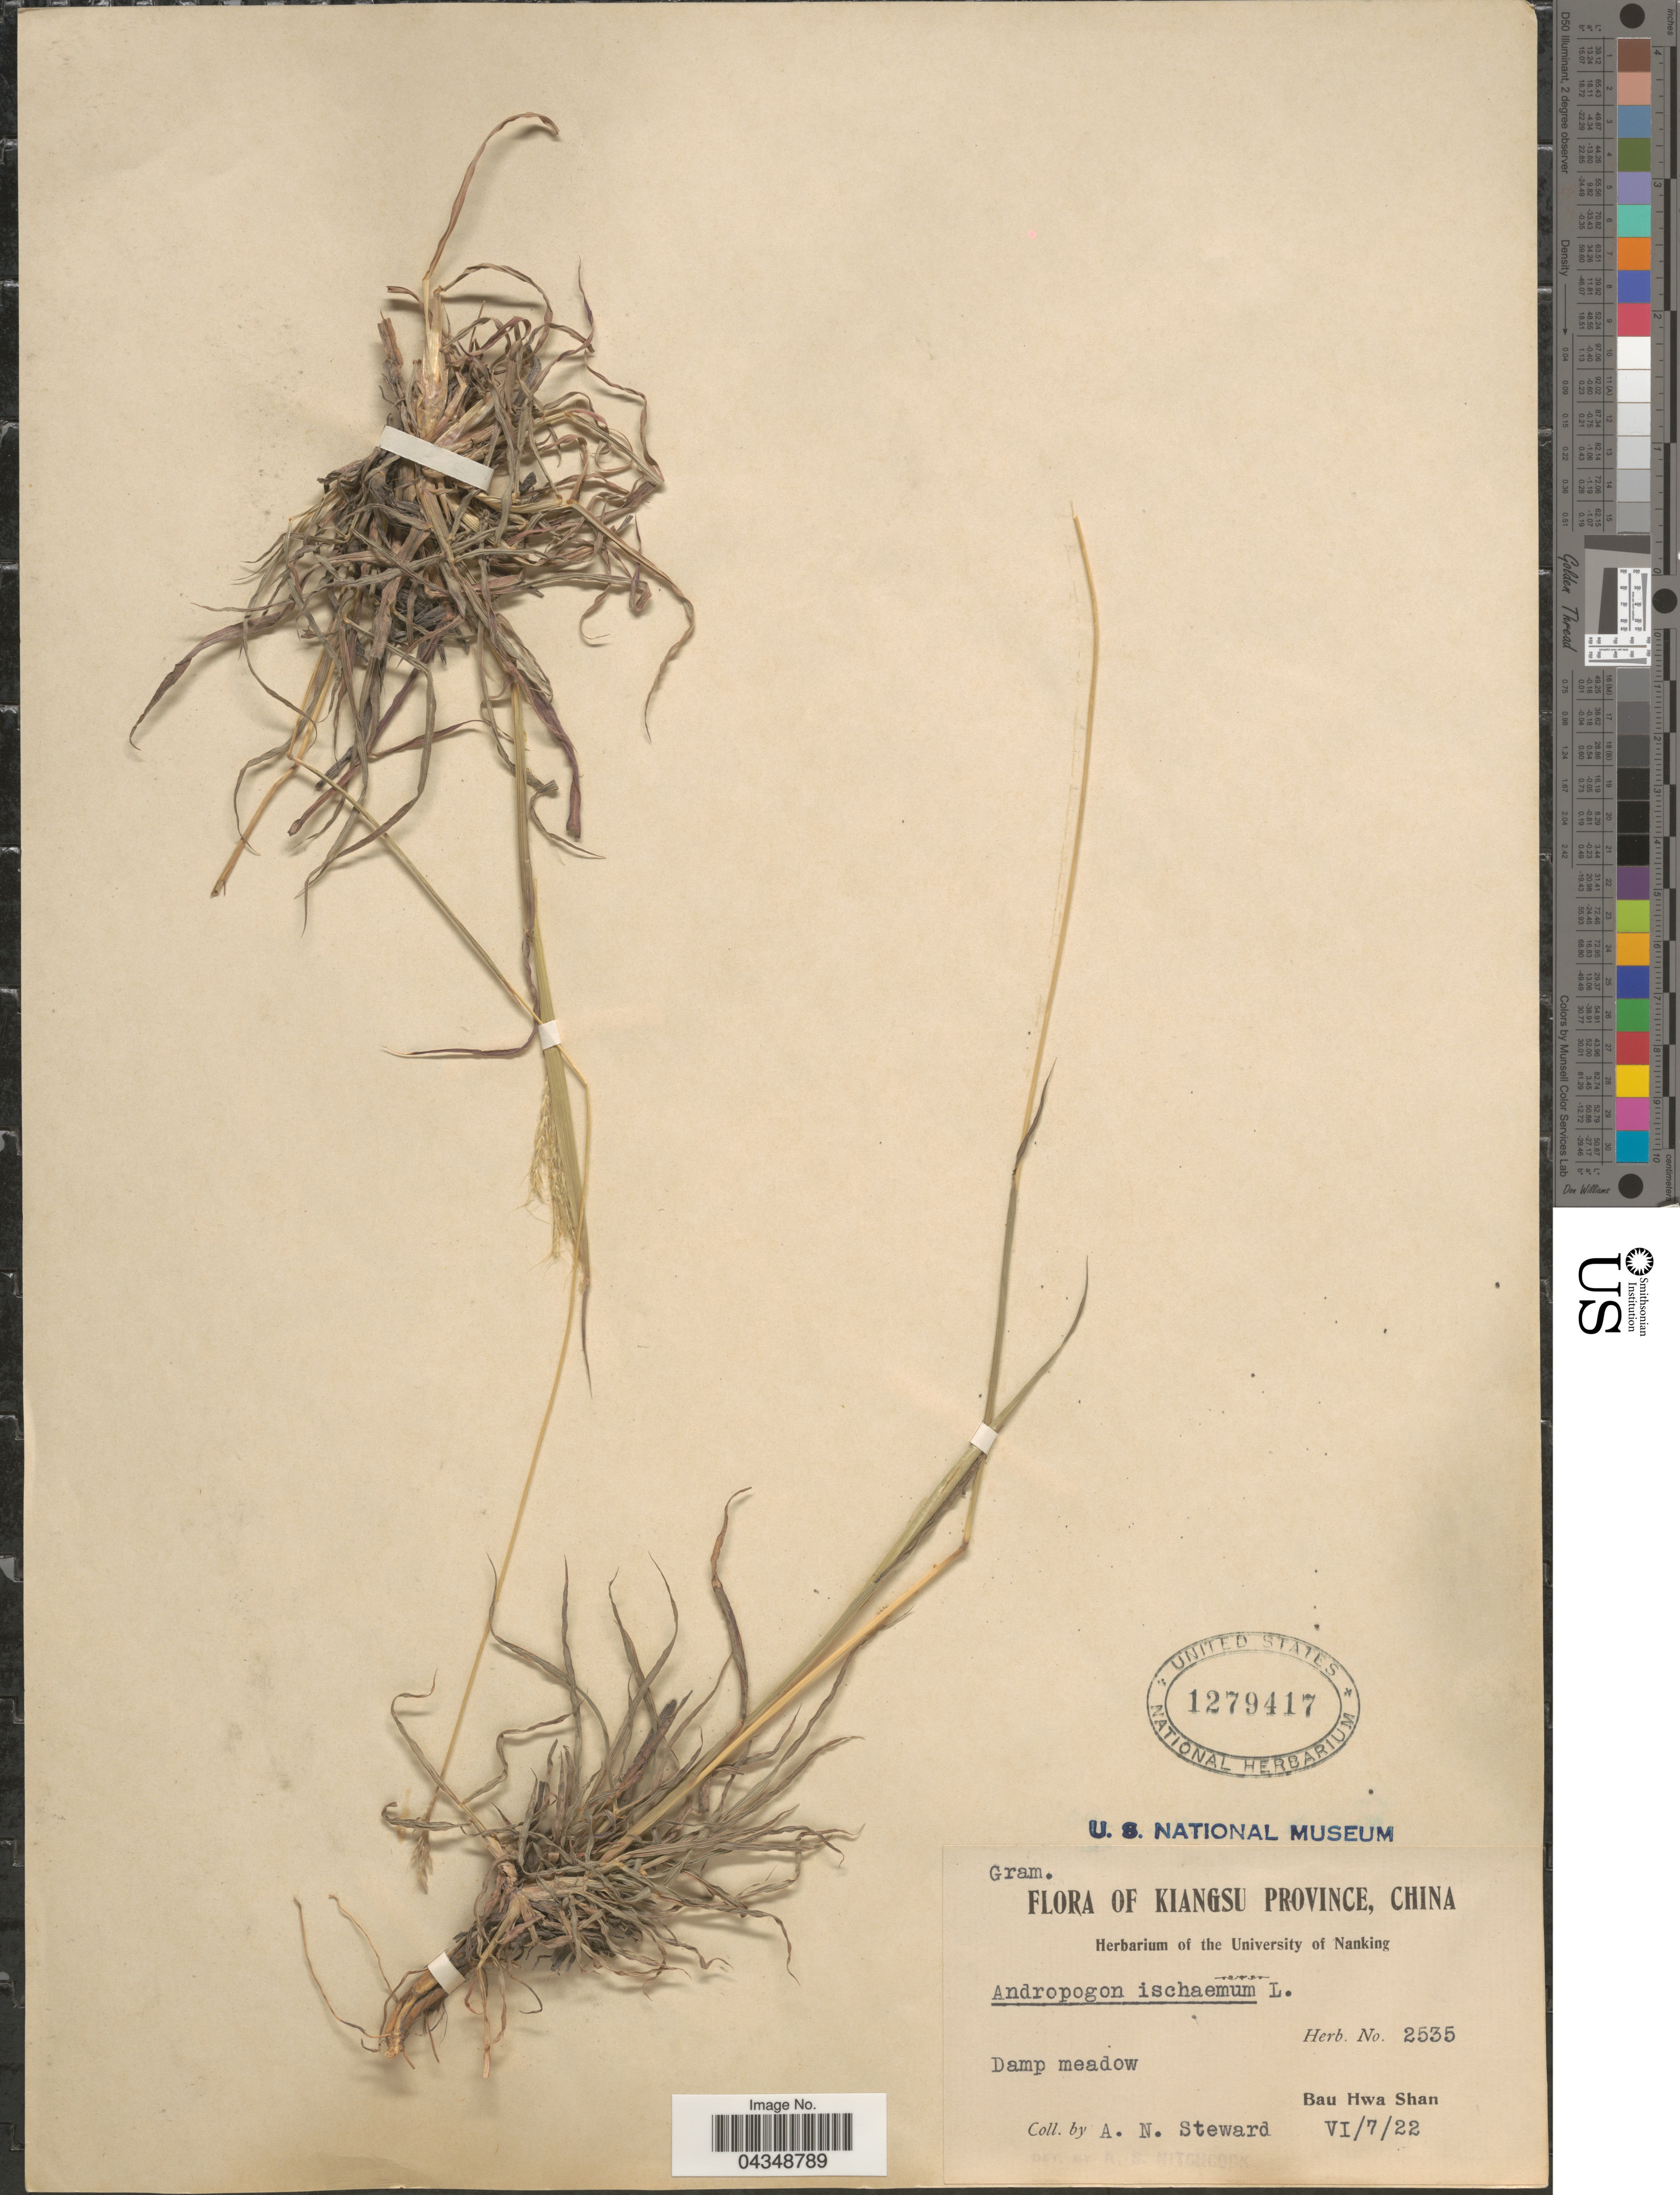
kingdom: Plantae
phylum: Tracheophyta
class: Liliopsida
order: Poales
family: Poaceae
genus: Bothriochloa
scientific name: Bothriochloa ischaemum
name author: (L.) Keng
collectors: A. N. Steward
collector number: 2535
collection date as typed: Transcribed d/m/y: 7/6/22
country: China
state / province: Jiangsu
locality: Kiangsu Province. Bau Hwa Shan.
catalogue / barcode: US 1279417